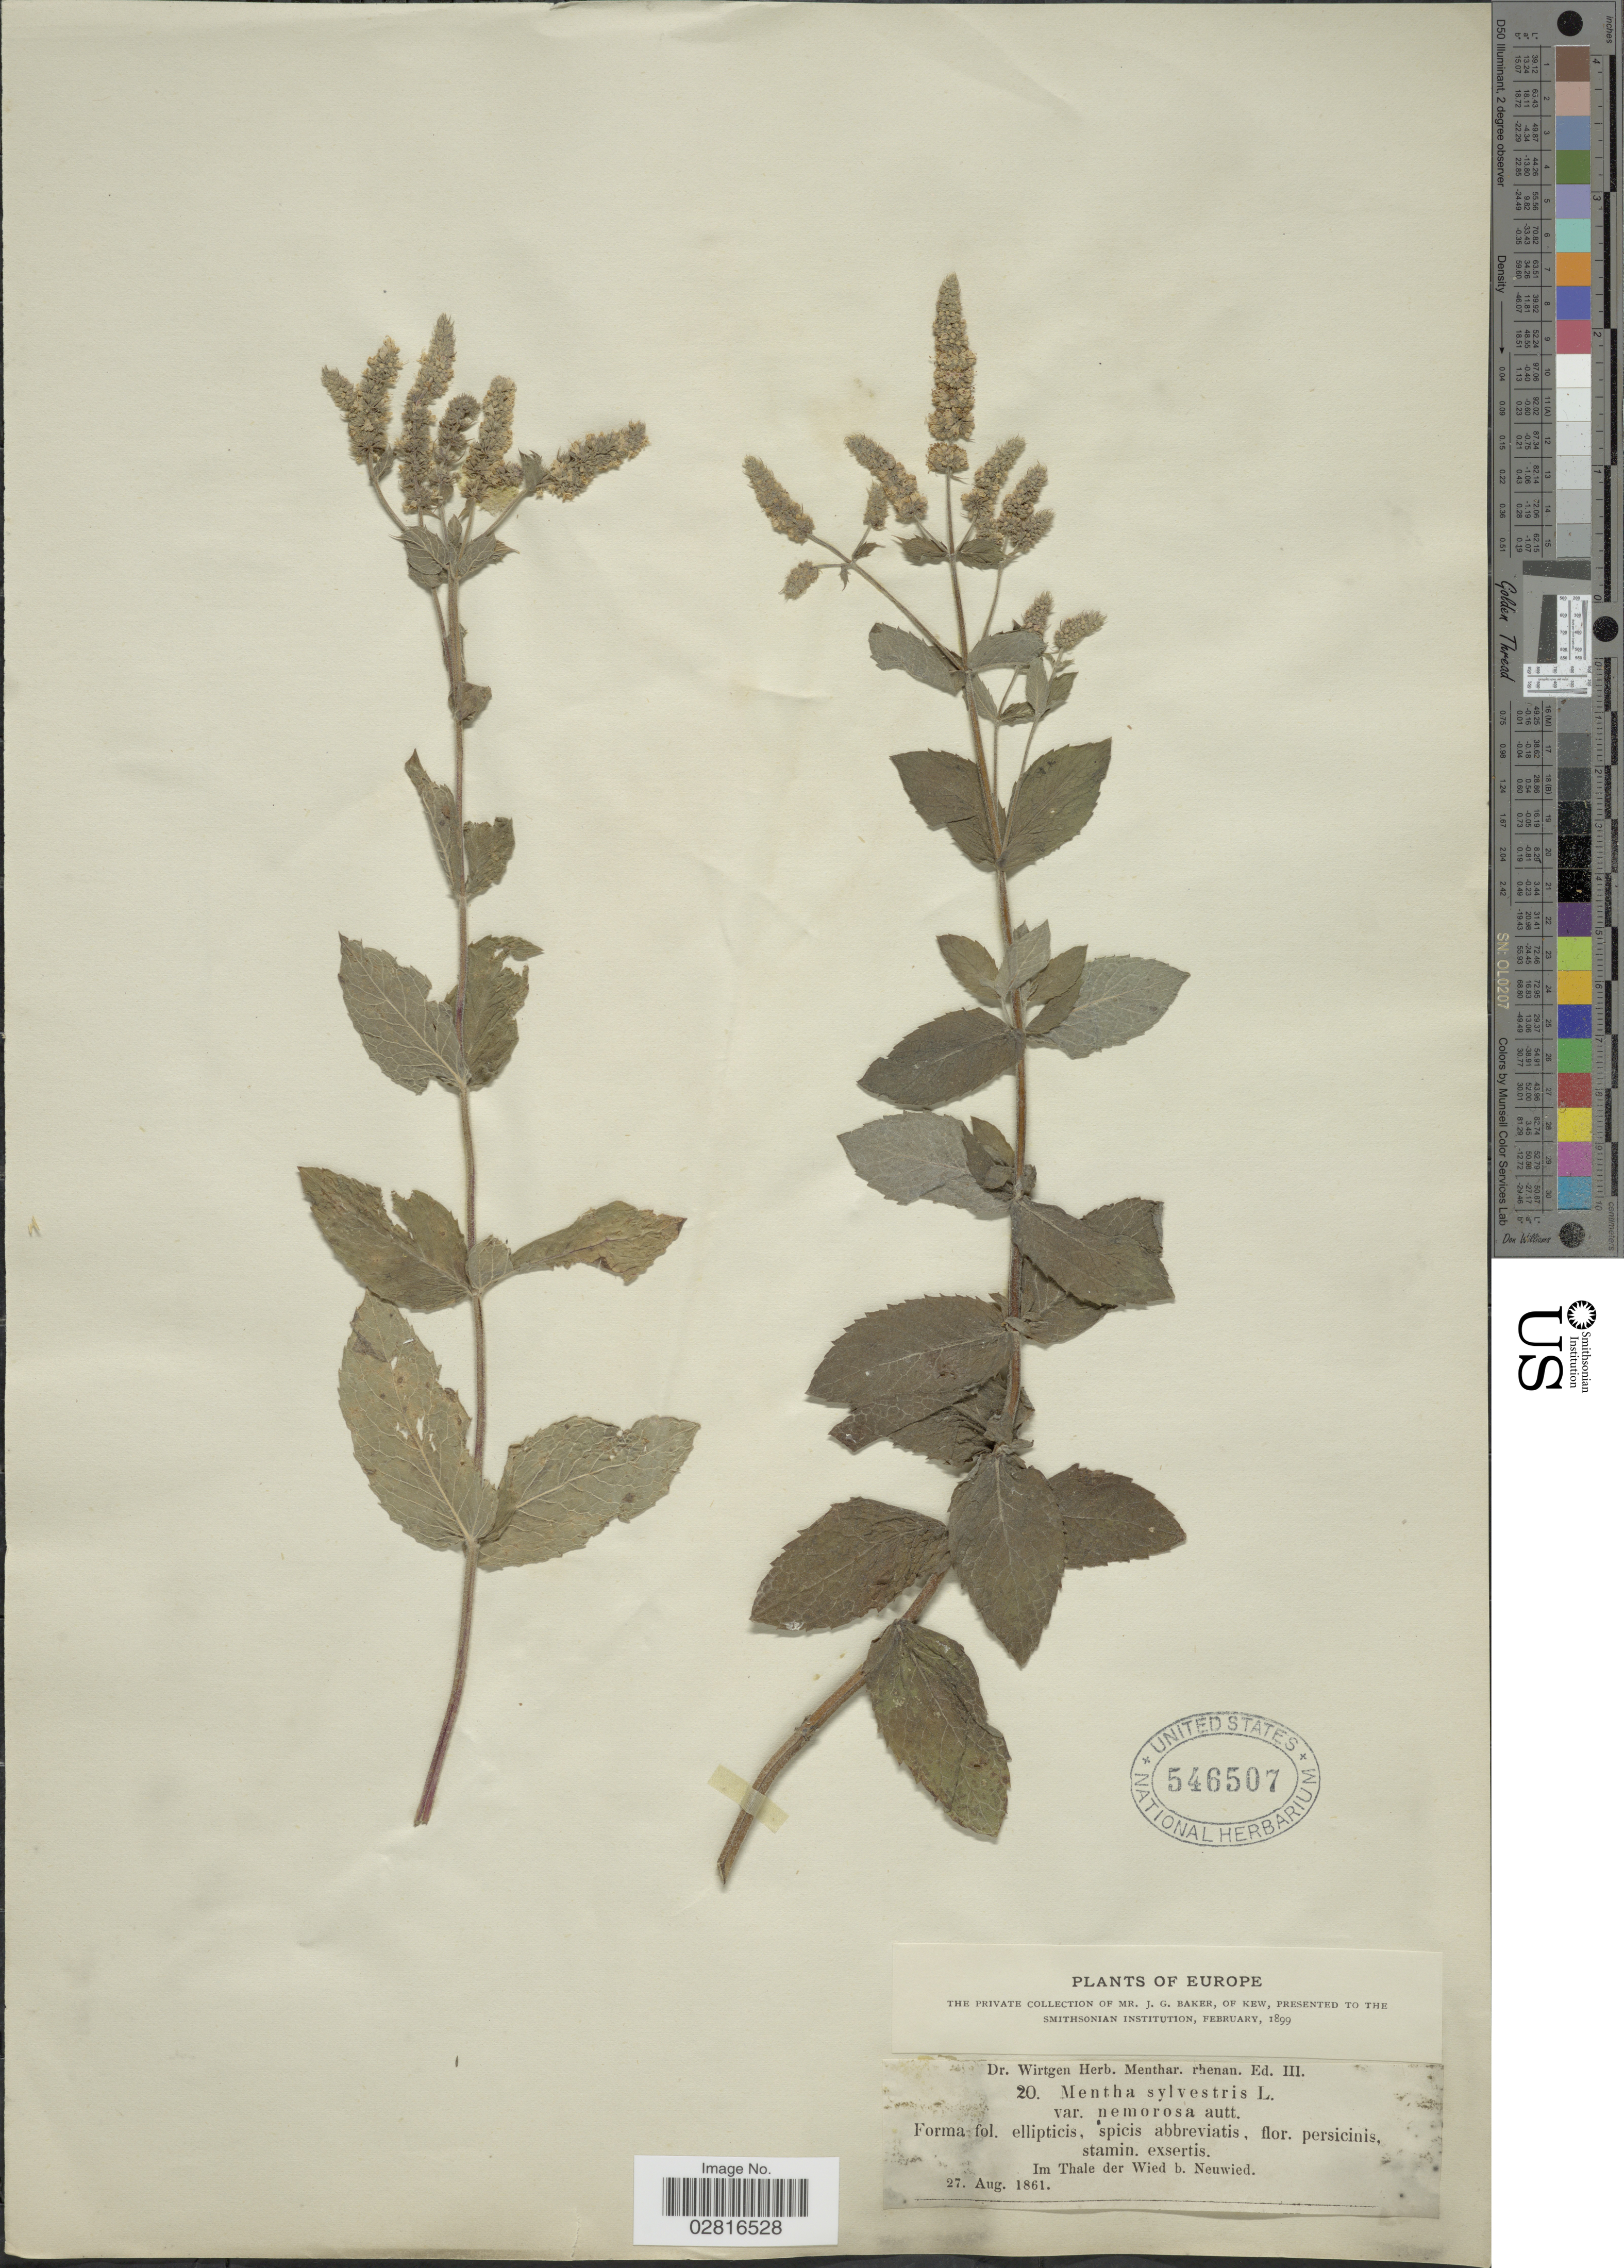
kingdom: Plantae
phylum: Tracheophyta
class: Magnoliopsida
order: Lamiales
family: Lamiaceae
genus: Mentha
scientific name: Mentha nemorosa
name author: Willd.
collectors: J. G. Baker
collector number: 20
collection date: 1861-08-27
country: Germany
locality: Europe. Im Thale der Wied b. Neuwied.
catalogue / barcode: US 546507